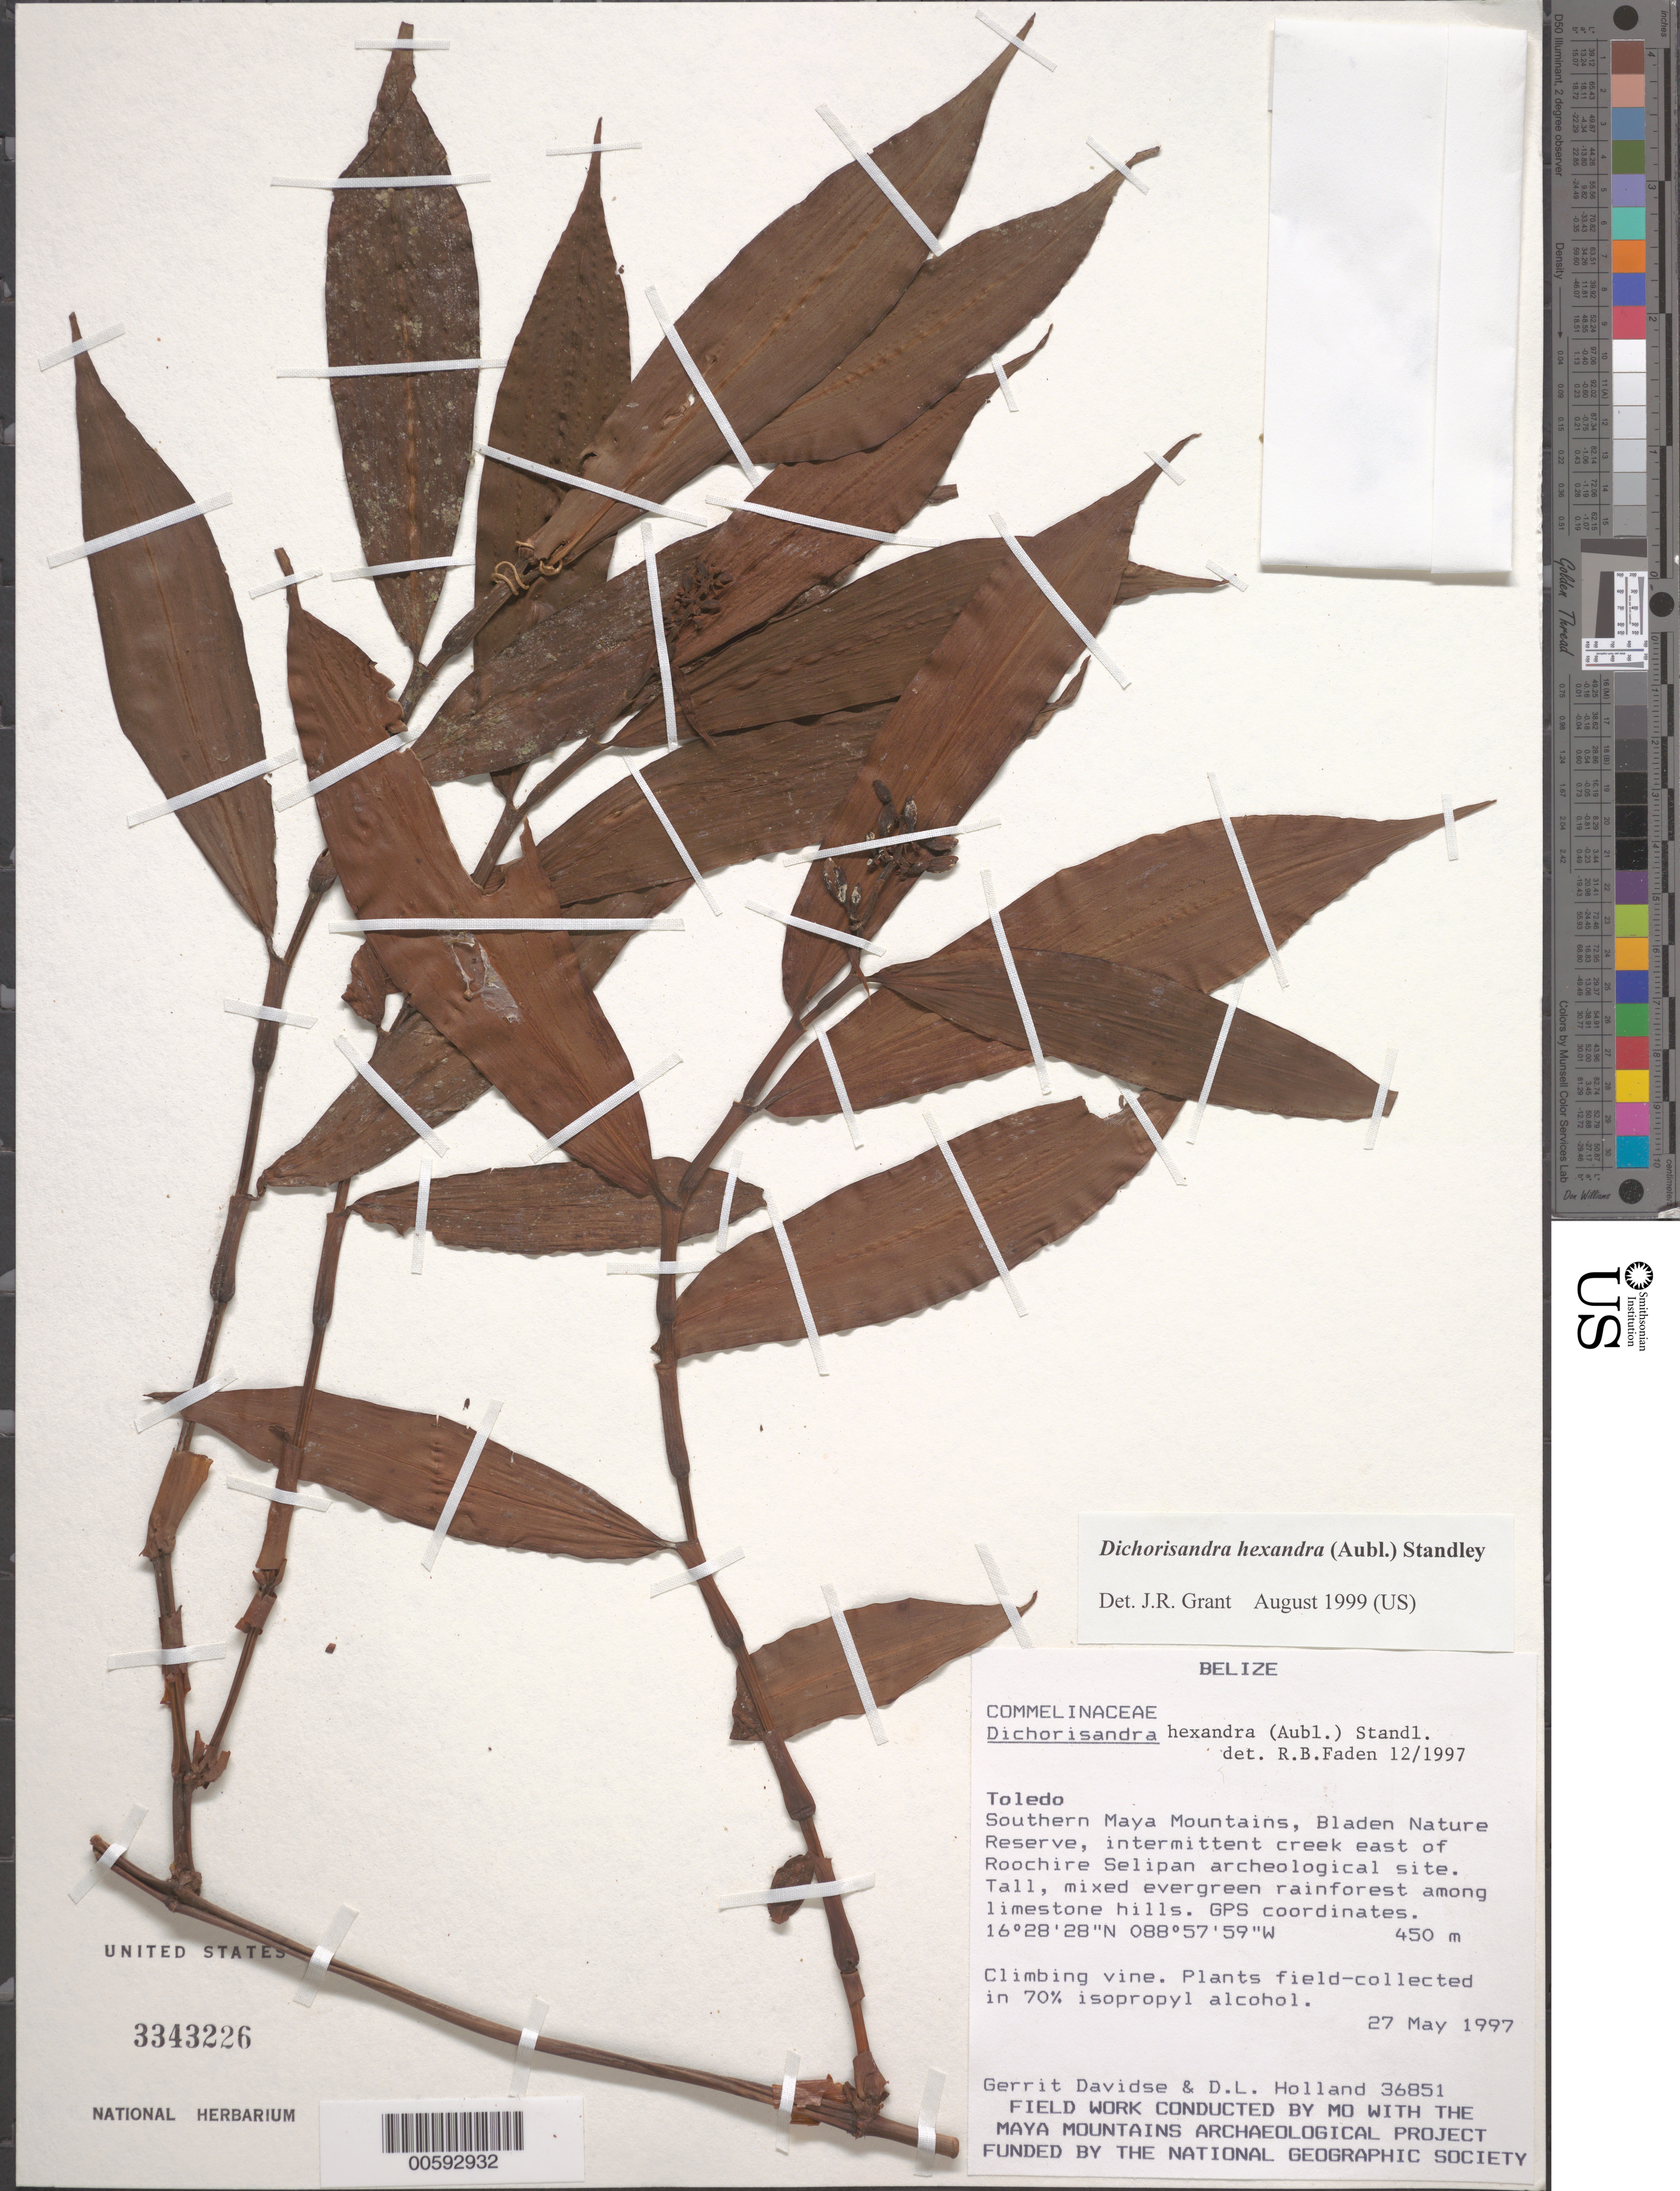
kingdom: Plantae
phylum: Tracheophyta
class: Liliopsida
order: Commelinales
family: Commelinaceae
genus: Dichorisandra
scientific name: Dichorisandra hexandra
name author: (Aubl.) Standl.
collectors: G. Davidse & D. Holland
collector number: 36851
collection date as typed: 27 May 1997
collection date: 1997-05-27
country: Belize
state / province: Toledo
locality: Southern Maya Mtns, Bladen Nature Reserve, Augusta Divide Camp.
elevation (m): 450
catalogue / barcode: US 3343226